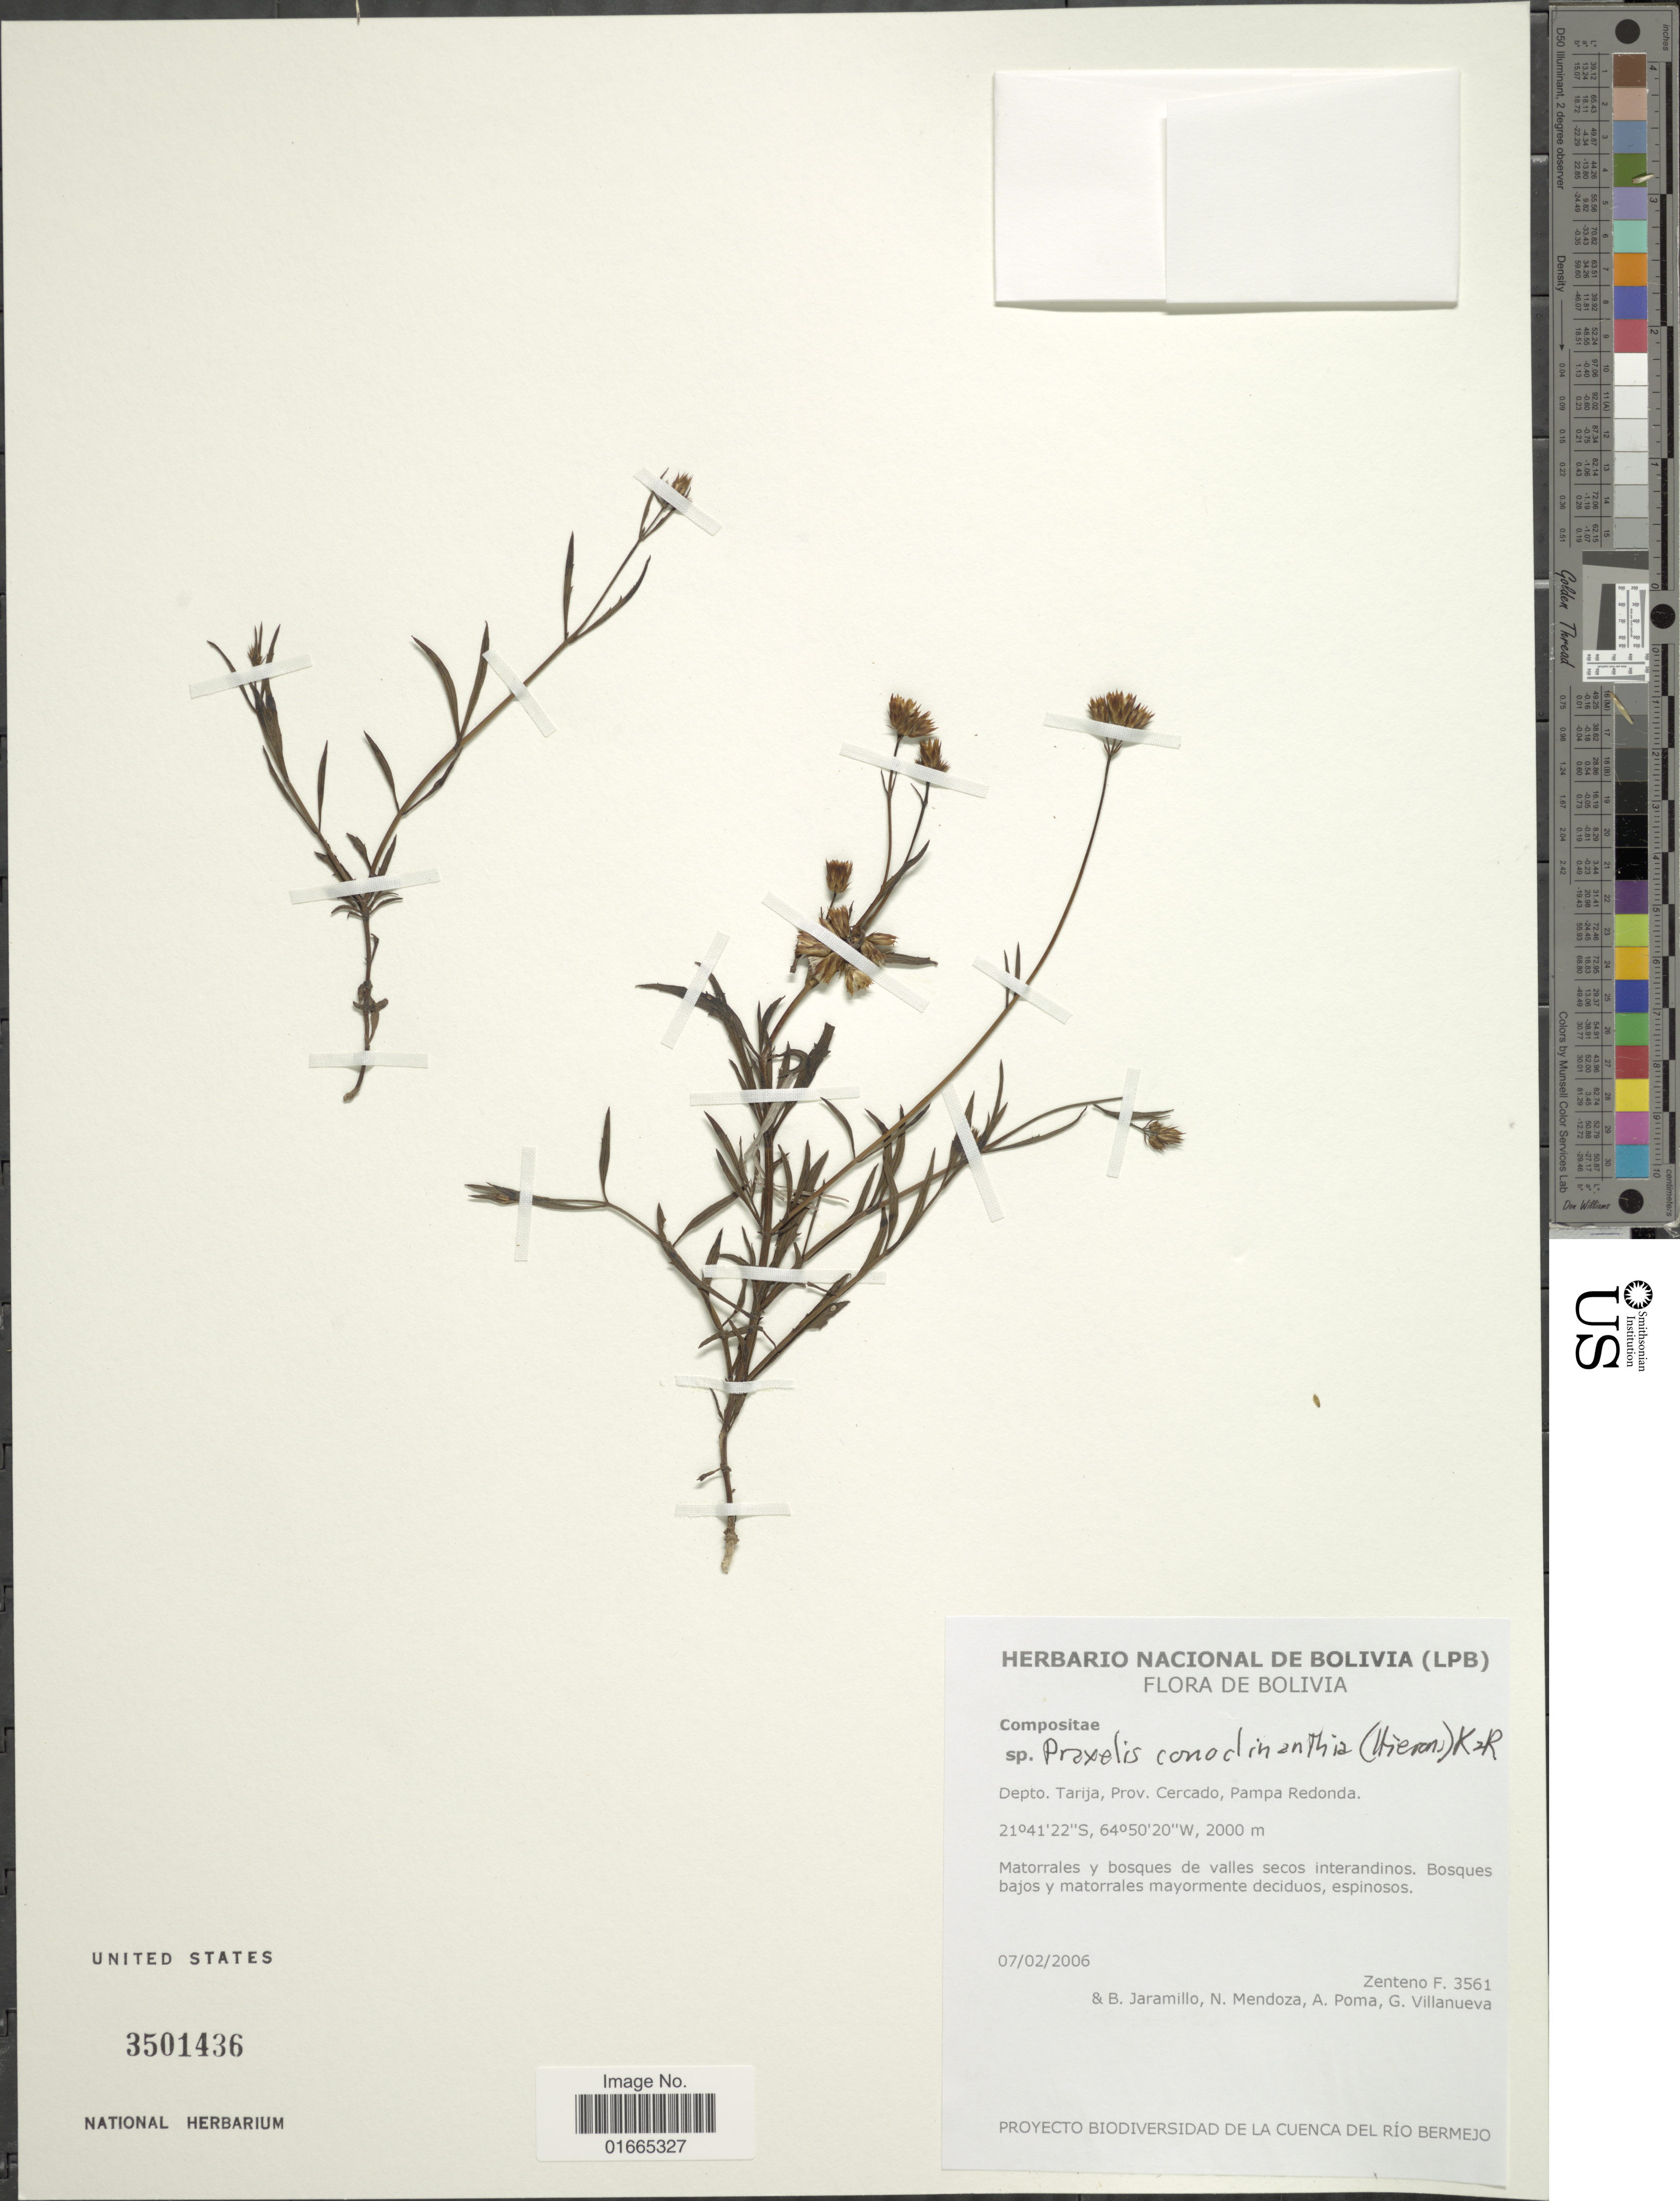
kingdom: Plantae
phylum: Tracheophyta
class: Magnoliopsida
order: Asterales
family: Asteraceae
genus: Praxelis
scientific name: Praxelis conoclinanthia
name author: (Hieron.) R.M. King & H. Rob.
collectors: F. Zenteno, B. Jaramillo, N. Mendoza, A. Poma & G. Villanueva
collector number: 3561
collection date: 2006-02-07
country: Bolivia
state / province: Tarija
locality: Depto. Tarija, Prov. Cercado, Pampa Redonda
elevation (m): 2000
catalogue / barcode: US 3501436